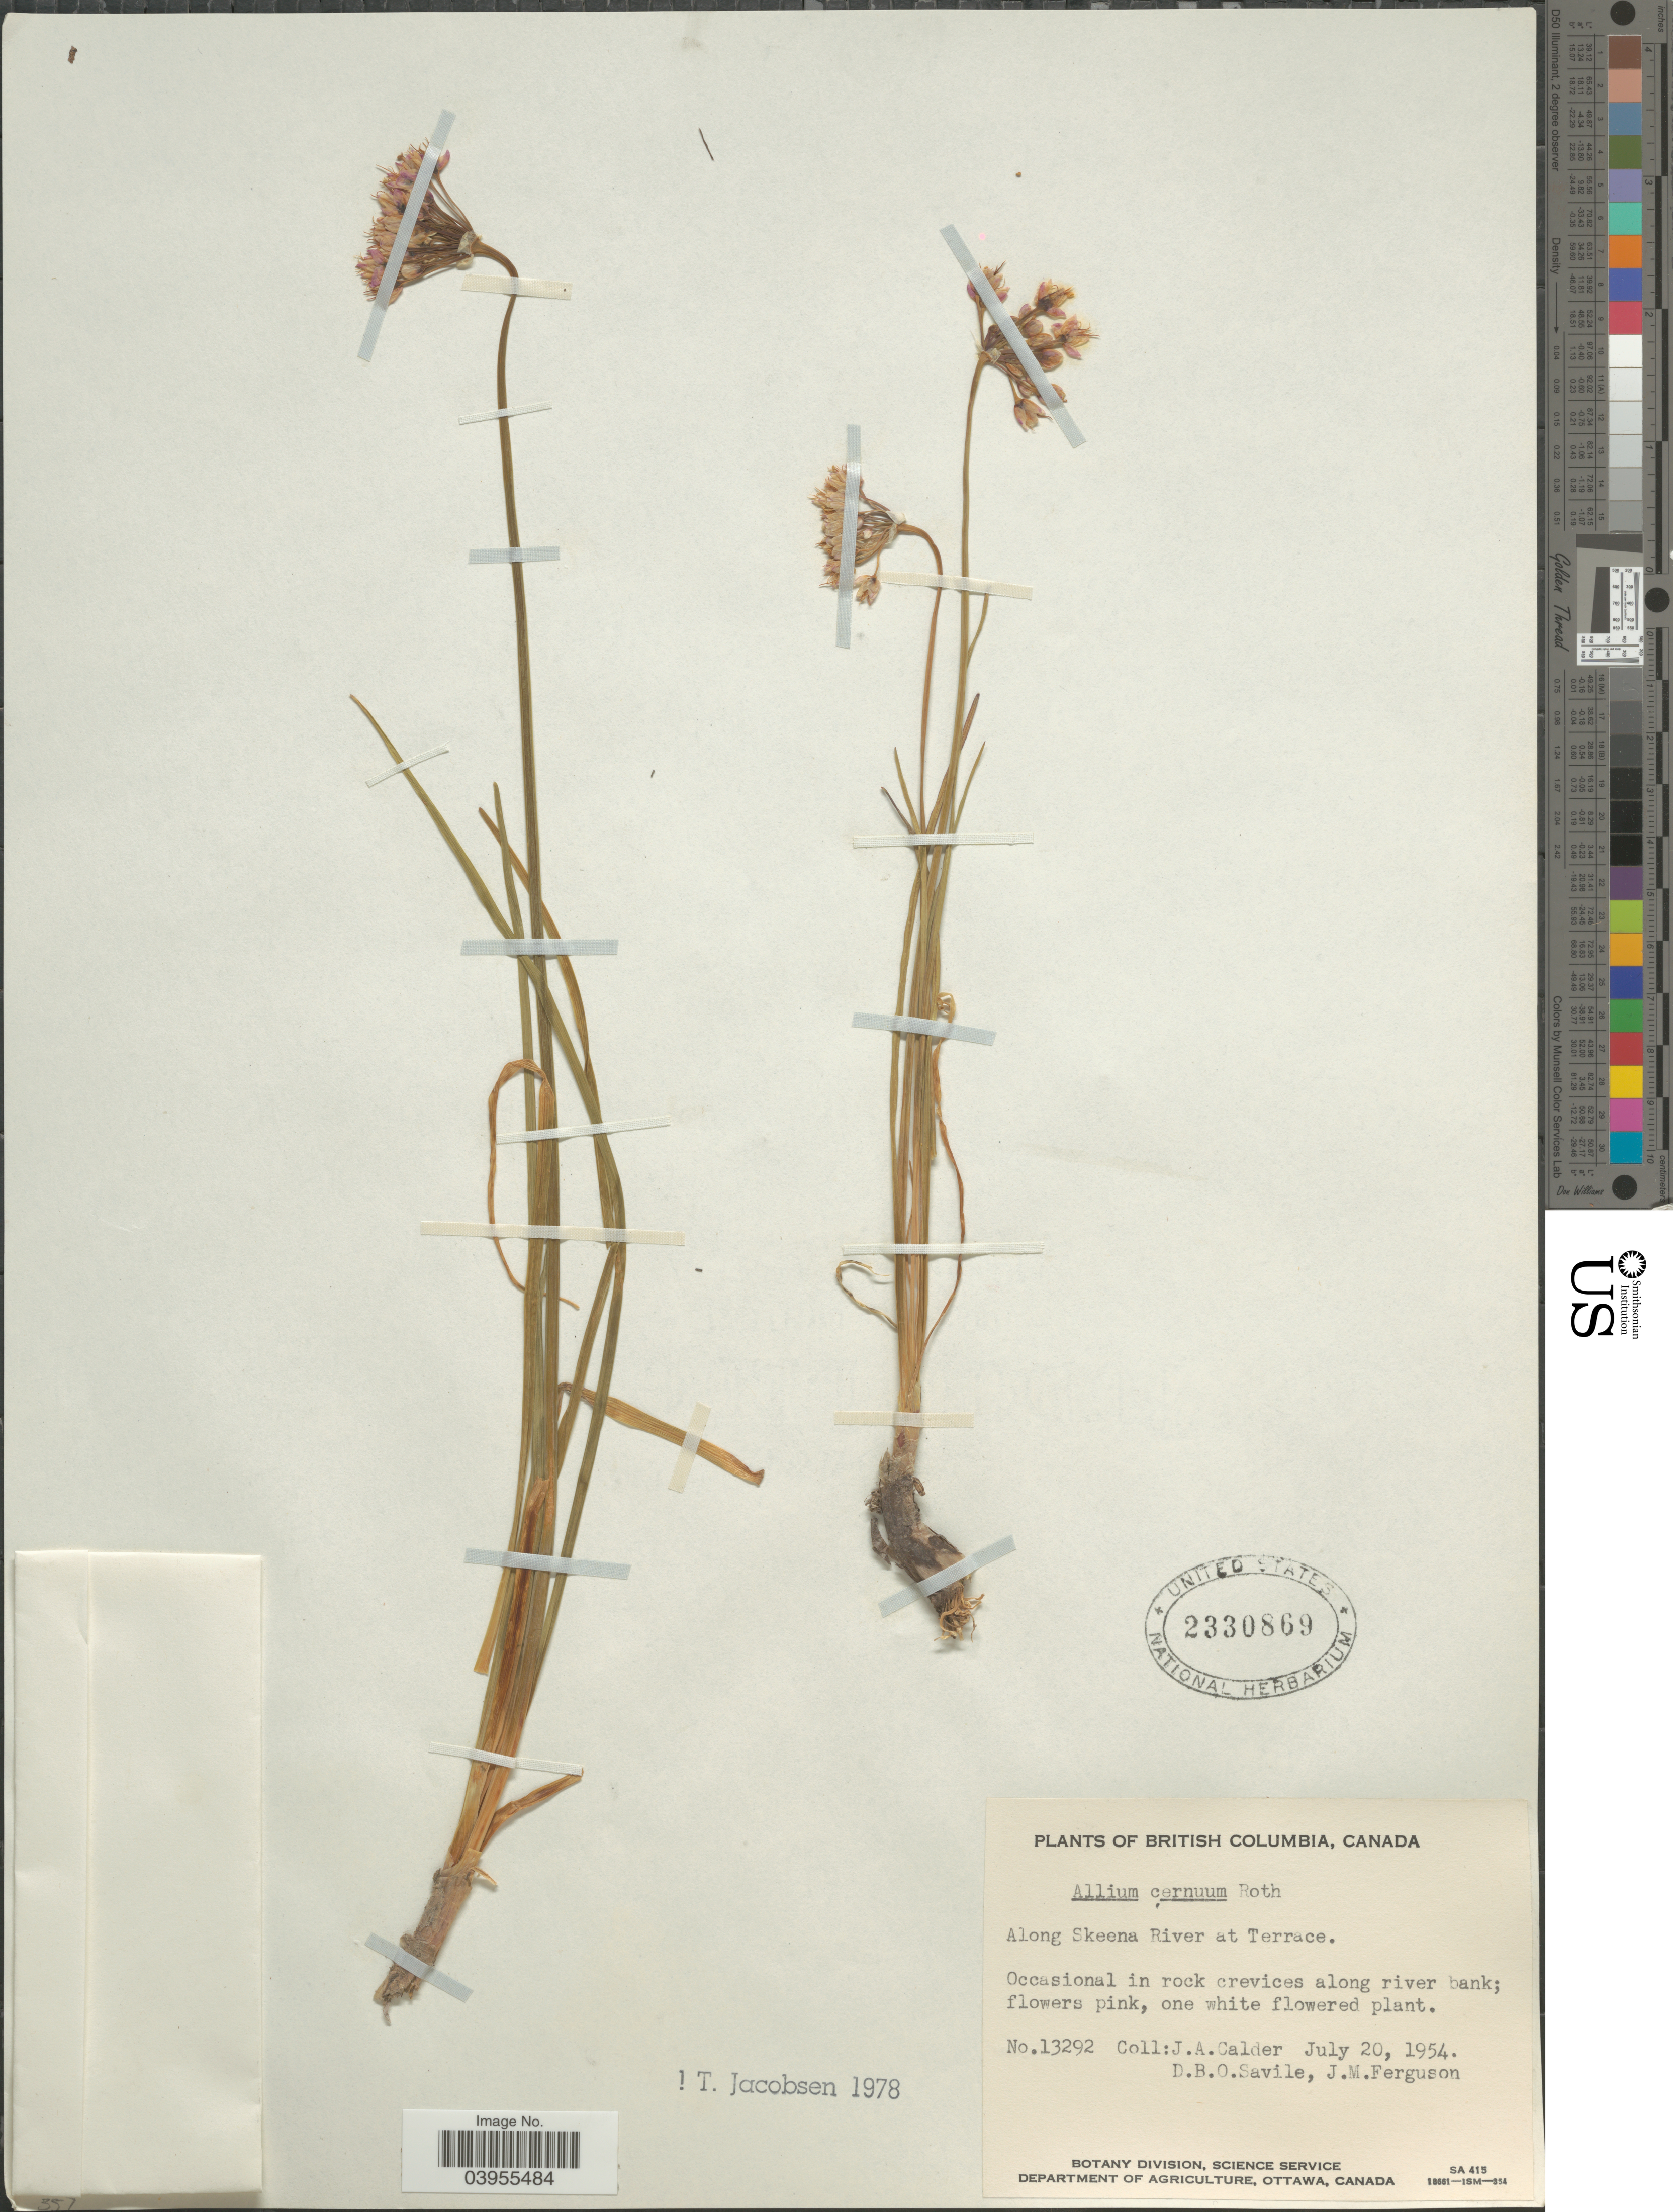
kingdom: Plantae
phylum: Tracheophyta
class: Liliopsida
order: Asparagales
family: Amaryllidaceae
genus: Allium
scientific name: Allium cernuum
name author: Roth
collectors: J. A. Calder, D. Savile & J. M. Ferguson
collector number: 13292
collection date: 1954-07-20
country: Canada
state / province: British Columbia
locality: Along Skeena River at Terrace.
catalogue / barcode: US 2330869